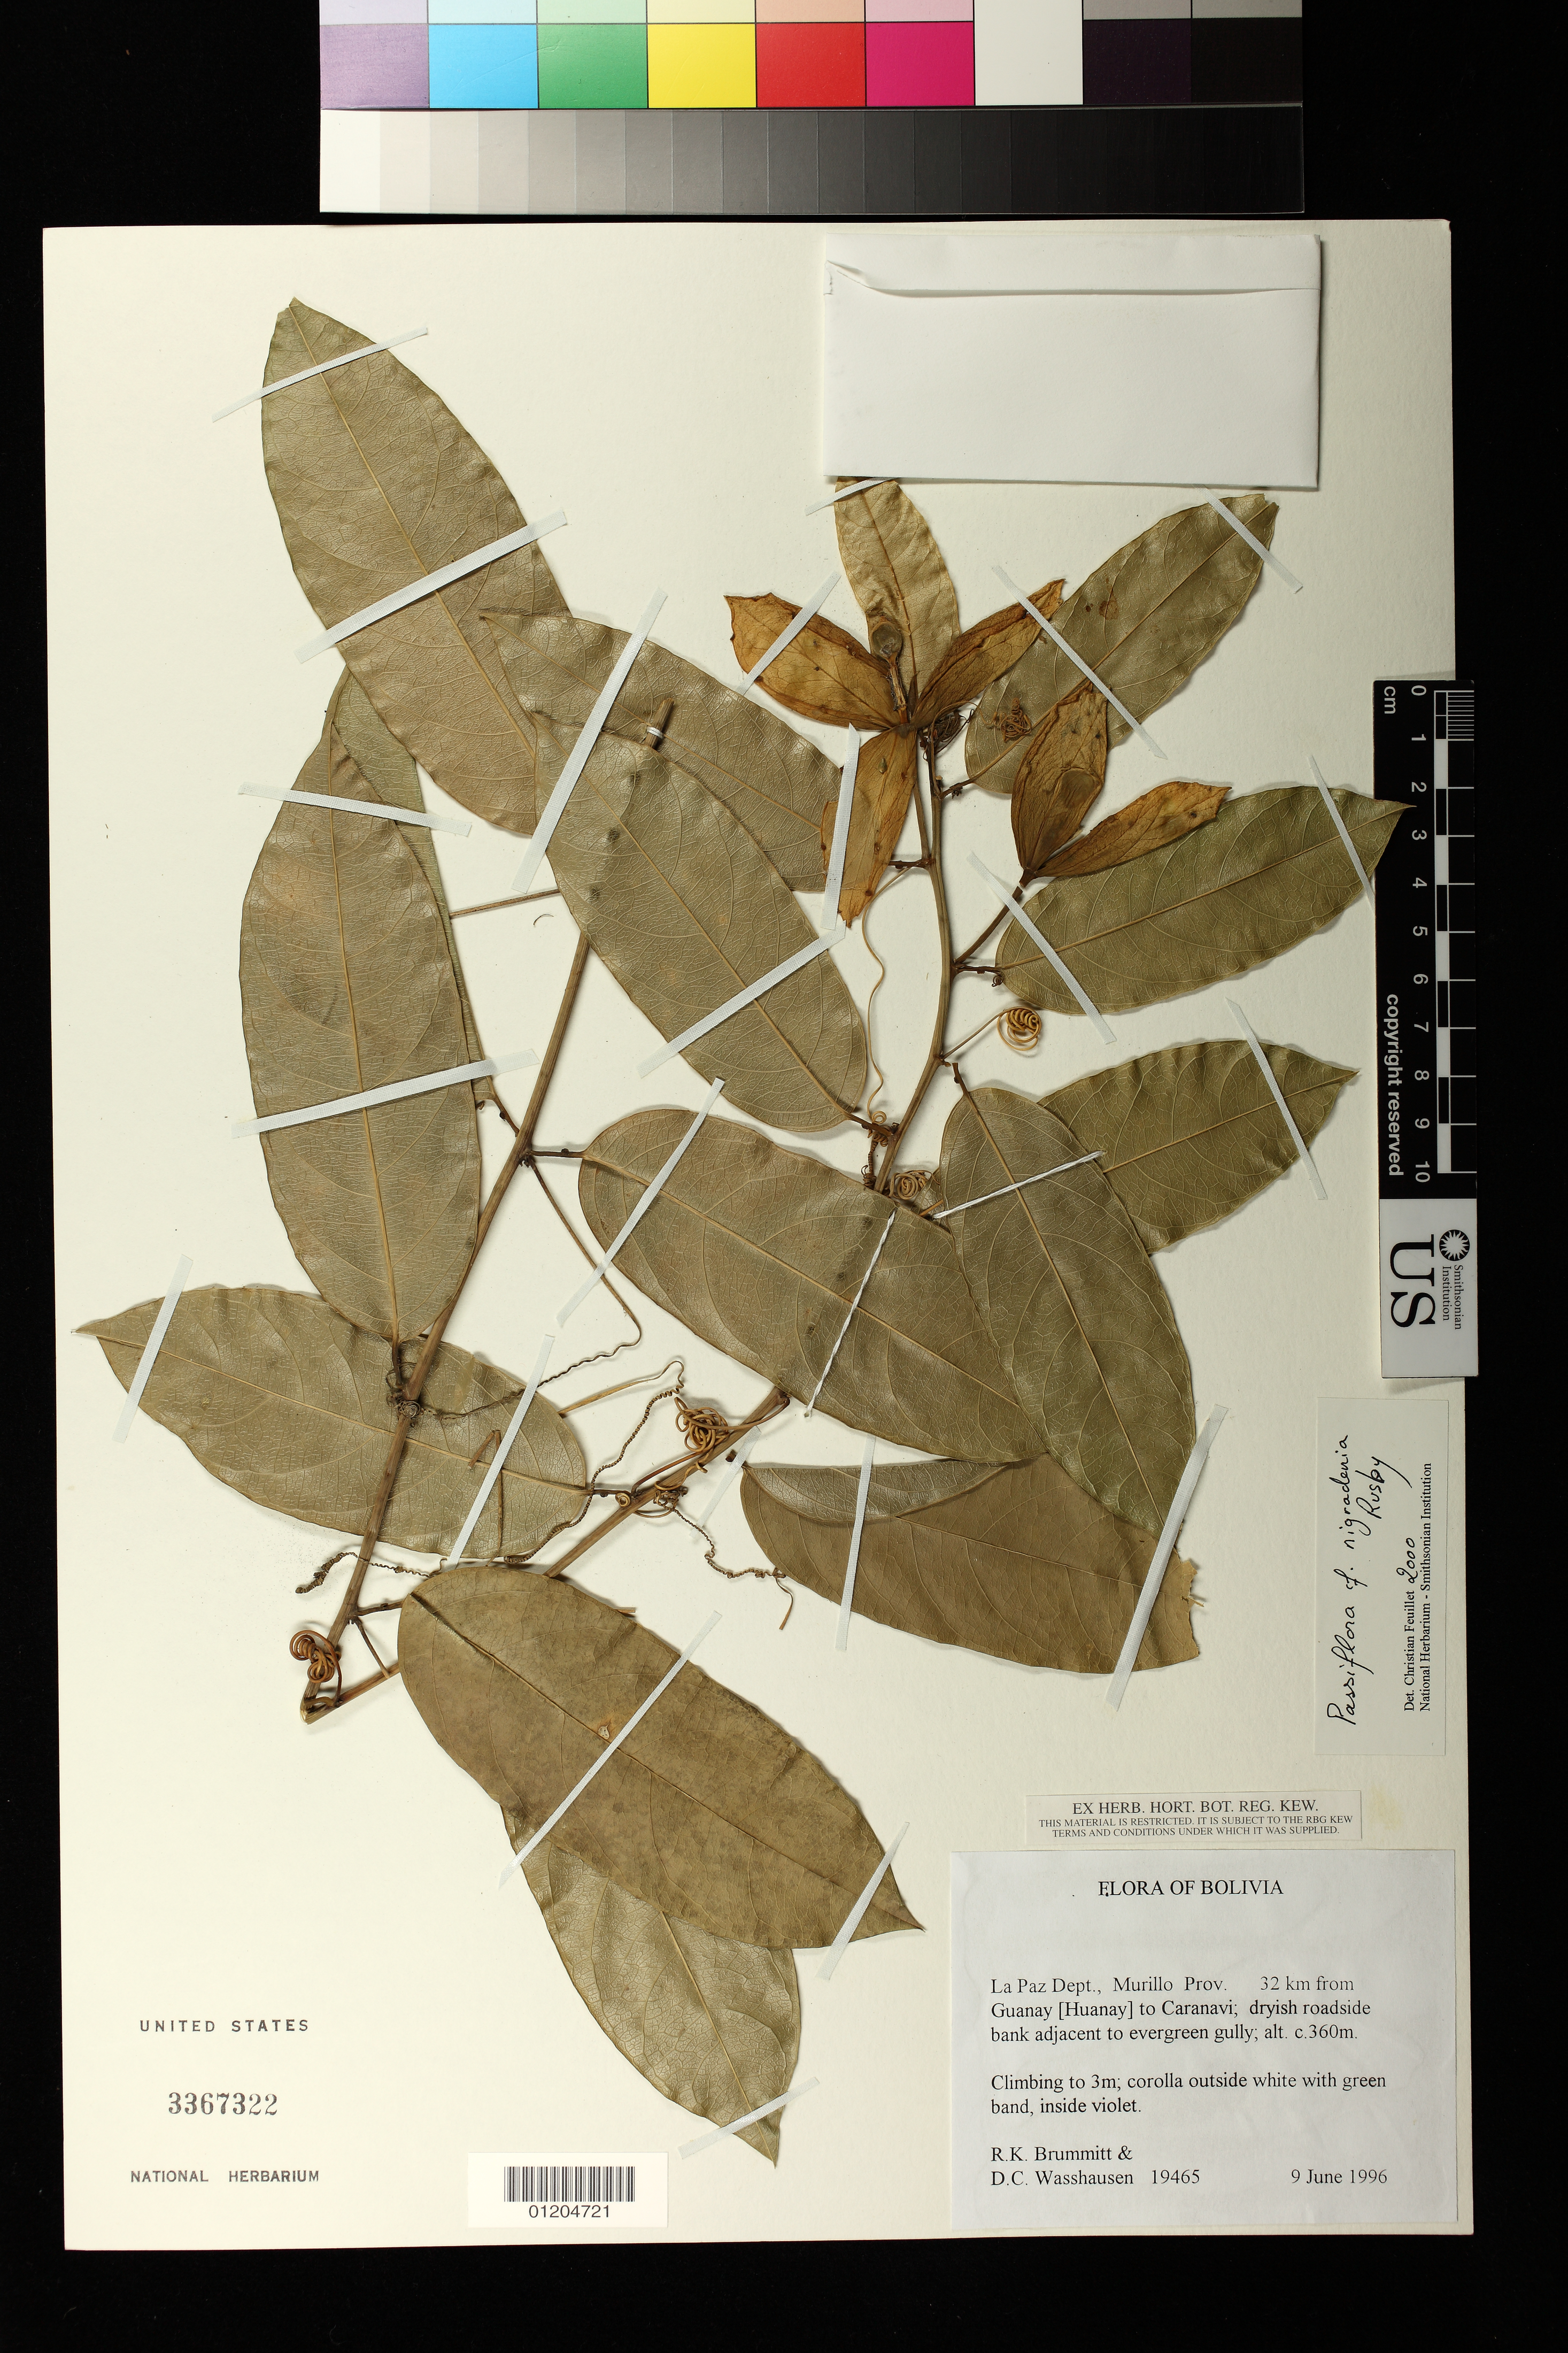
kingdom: Plantae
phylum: Tracheophyta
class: Magnoliopsida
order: Malpighiales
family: Passifloraceae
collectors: R. K. Brummitt & D. C. Wasshausen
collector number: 19465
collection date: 1996-06-09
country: Bolivia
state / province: La Paz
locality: Murillo Prov. 32 km from Guanay [Huanay] to Caranavi; dryish roadside bank adjacent to evergreen gully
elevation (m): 360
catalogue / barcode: US 3367322